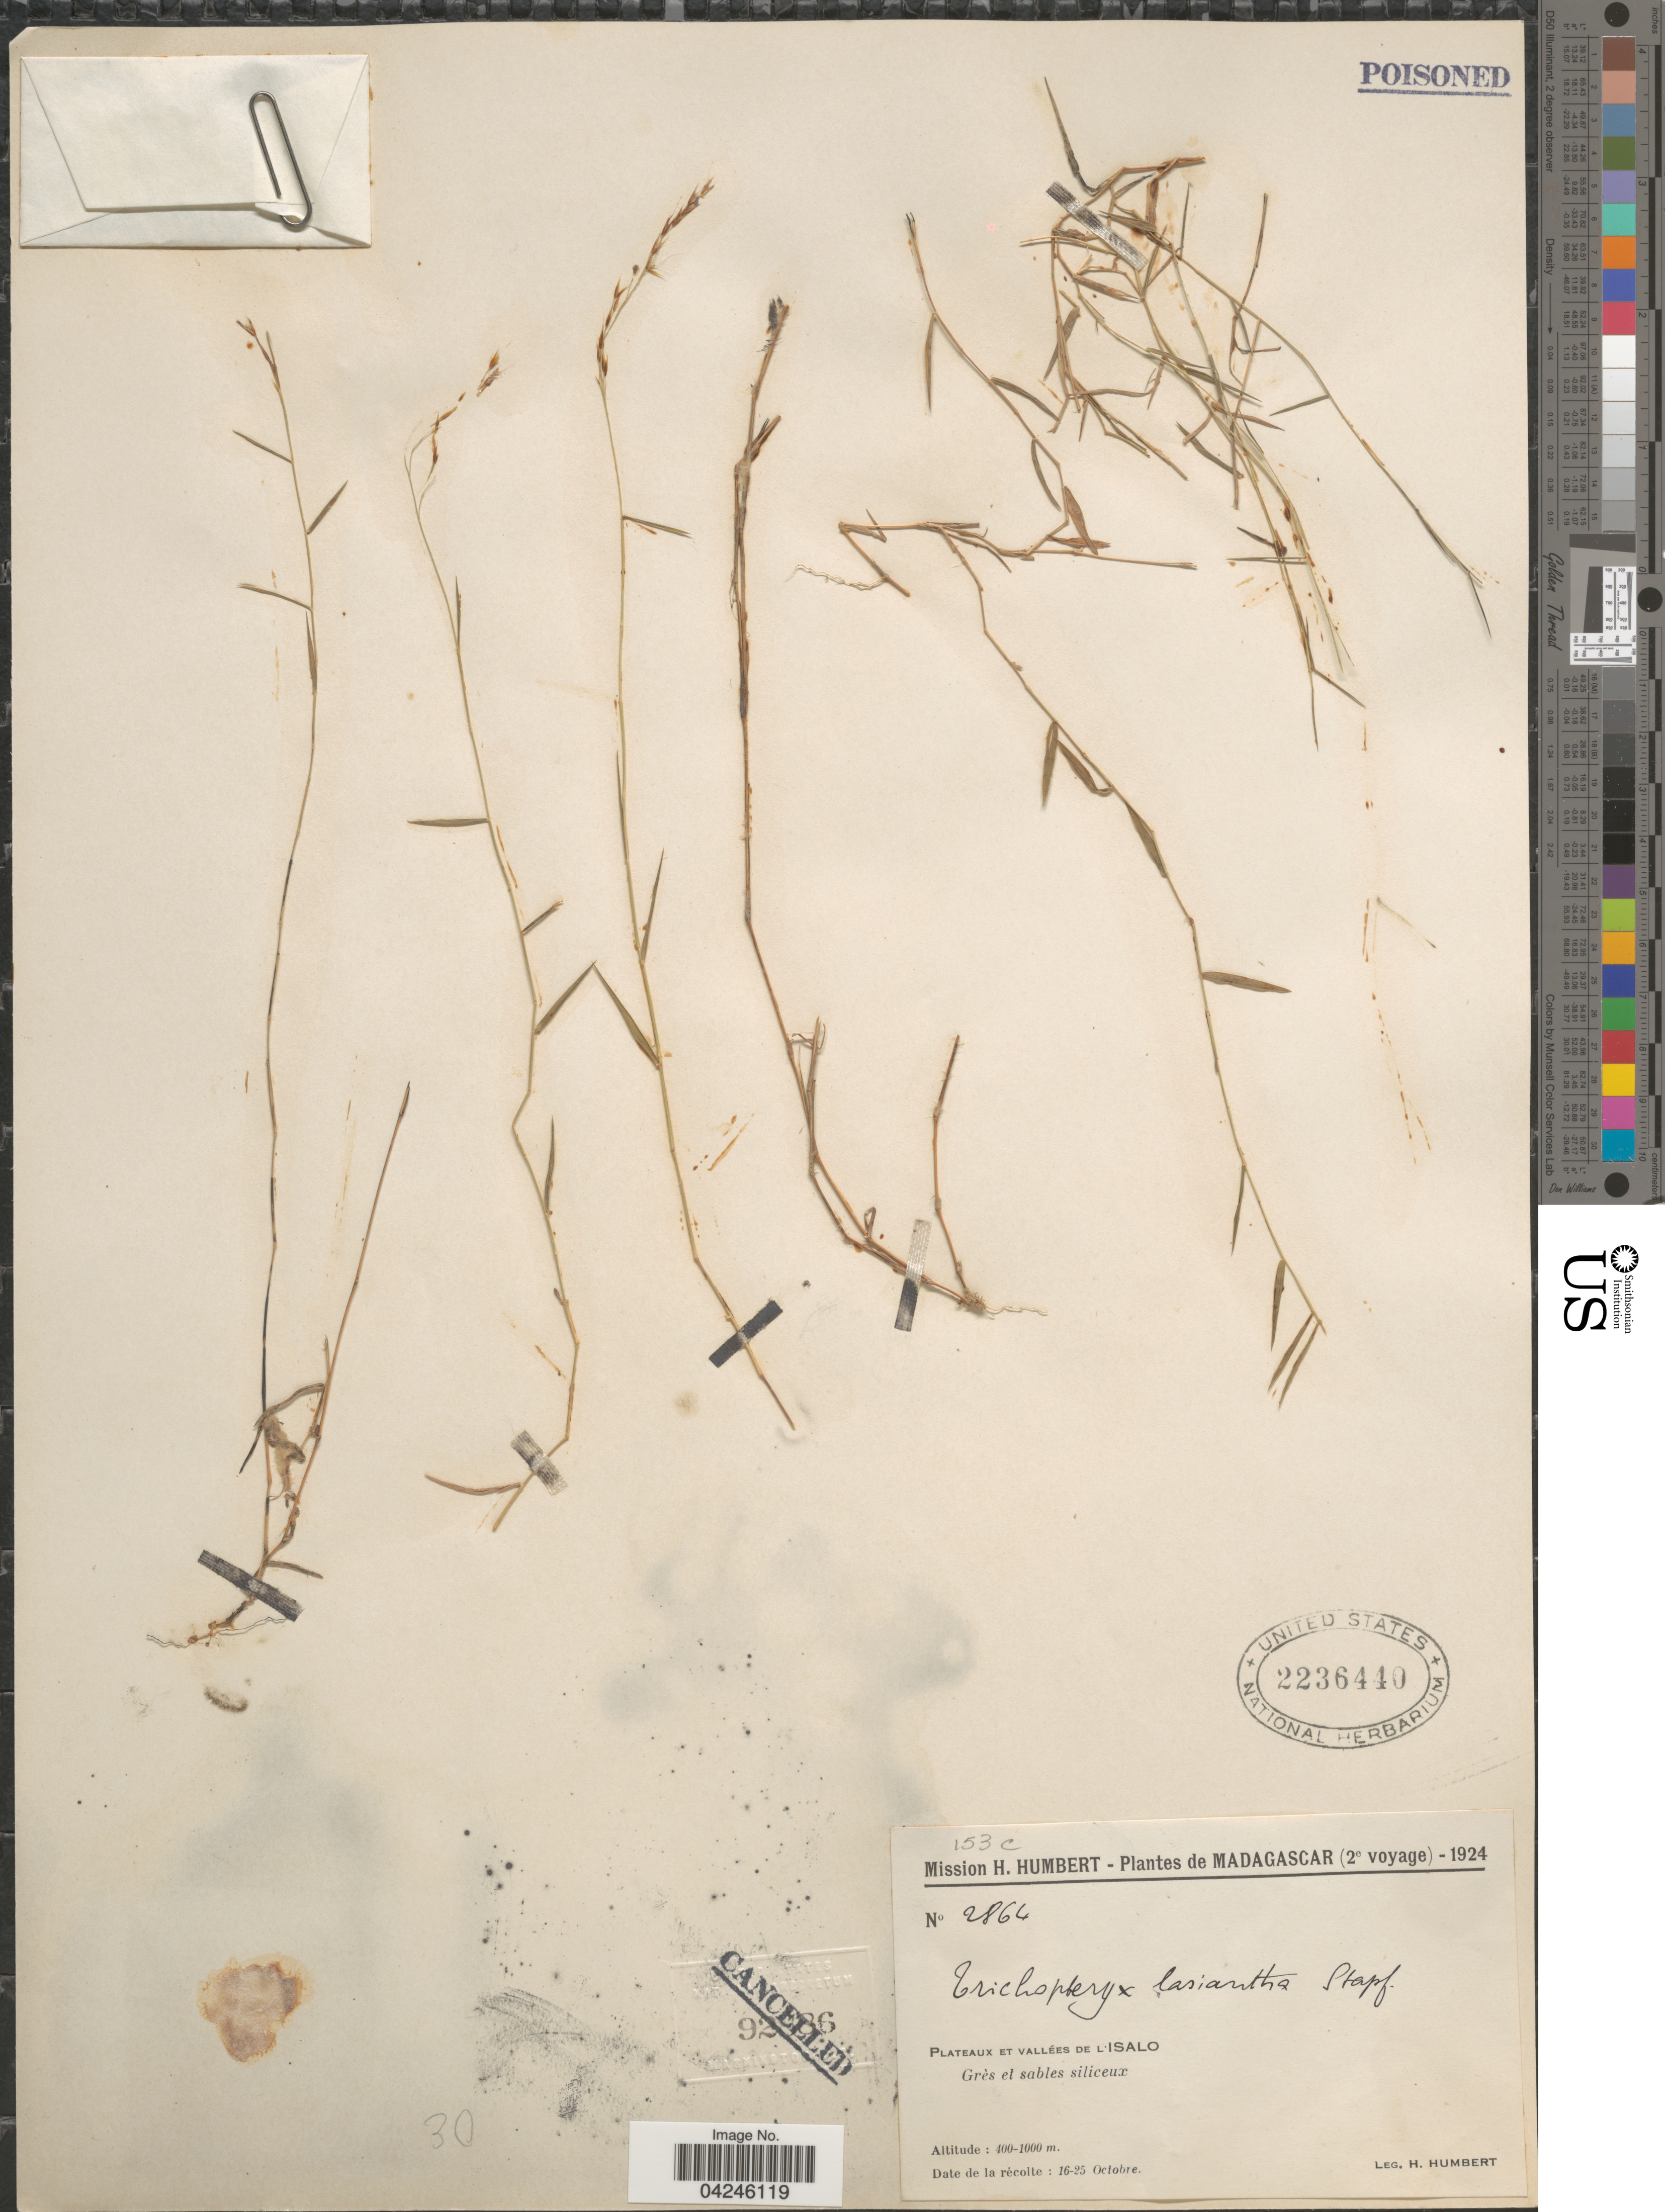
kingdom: Plantae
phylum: Tracheophyta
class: Liliopsida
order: Poales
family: Poaceae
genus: Trichopteryx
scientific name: Trichopteryx dregeana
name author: Nees ex Lindl.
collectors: H. Humbert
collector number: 2864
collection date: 1924-10-16/1924-10-25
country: Madagascar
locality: Plateau et vallées de l'Isalo. Grès et sables siliceux.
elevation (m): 400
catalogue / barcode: US 2236440